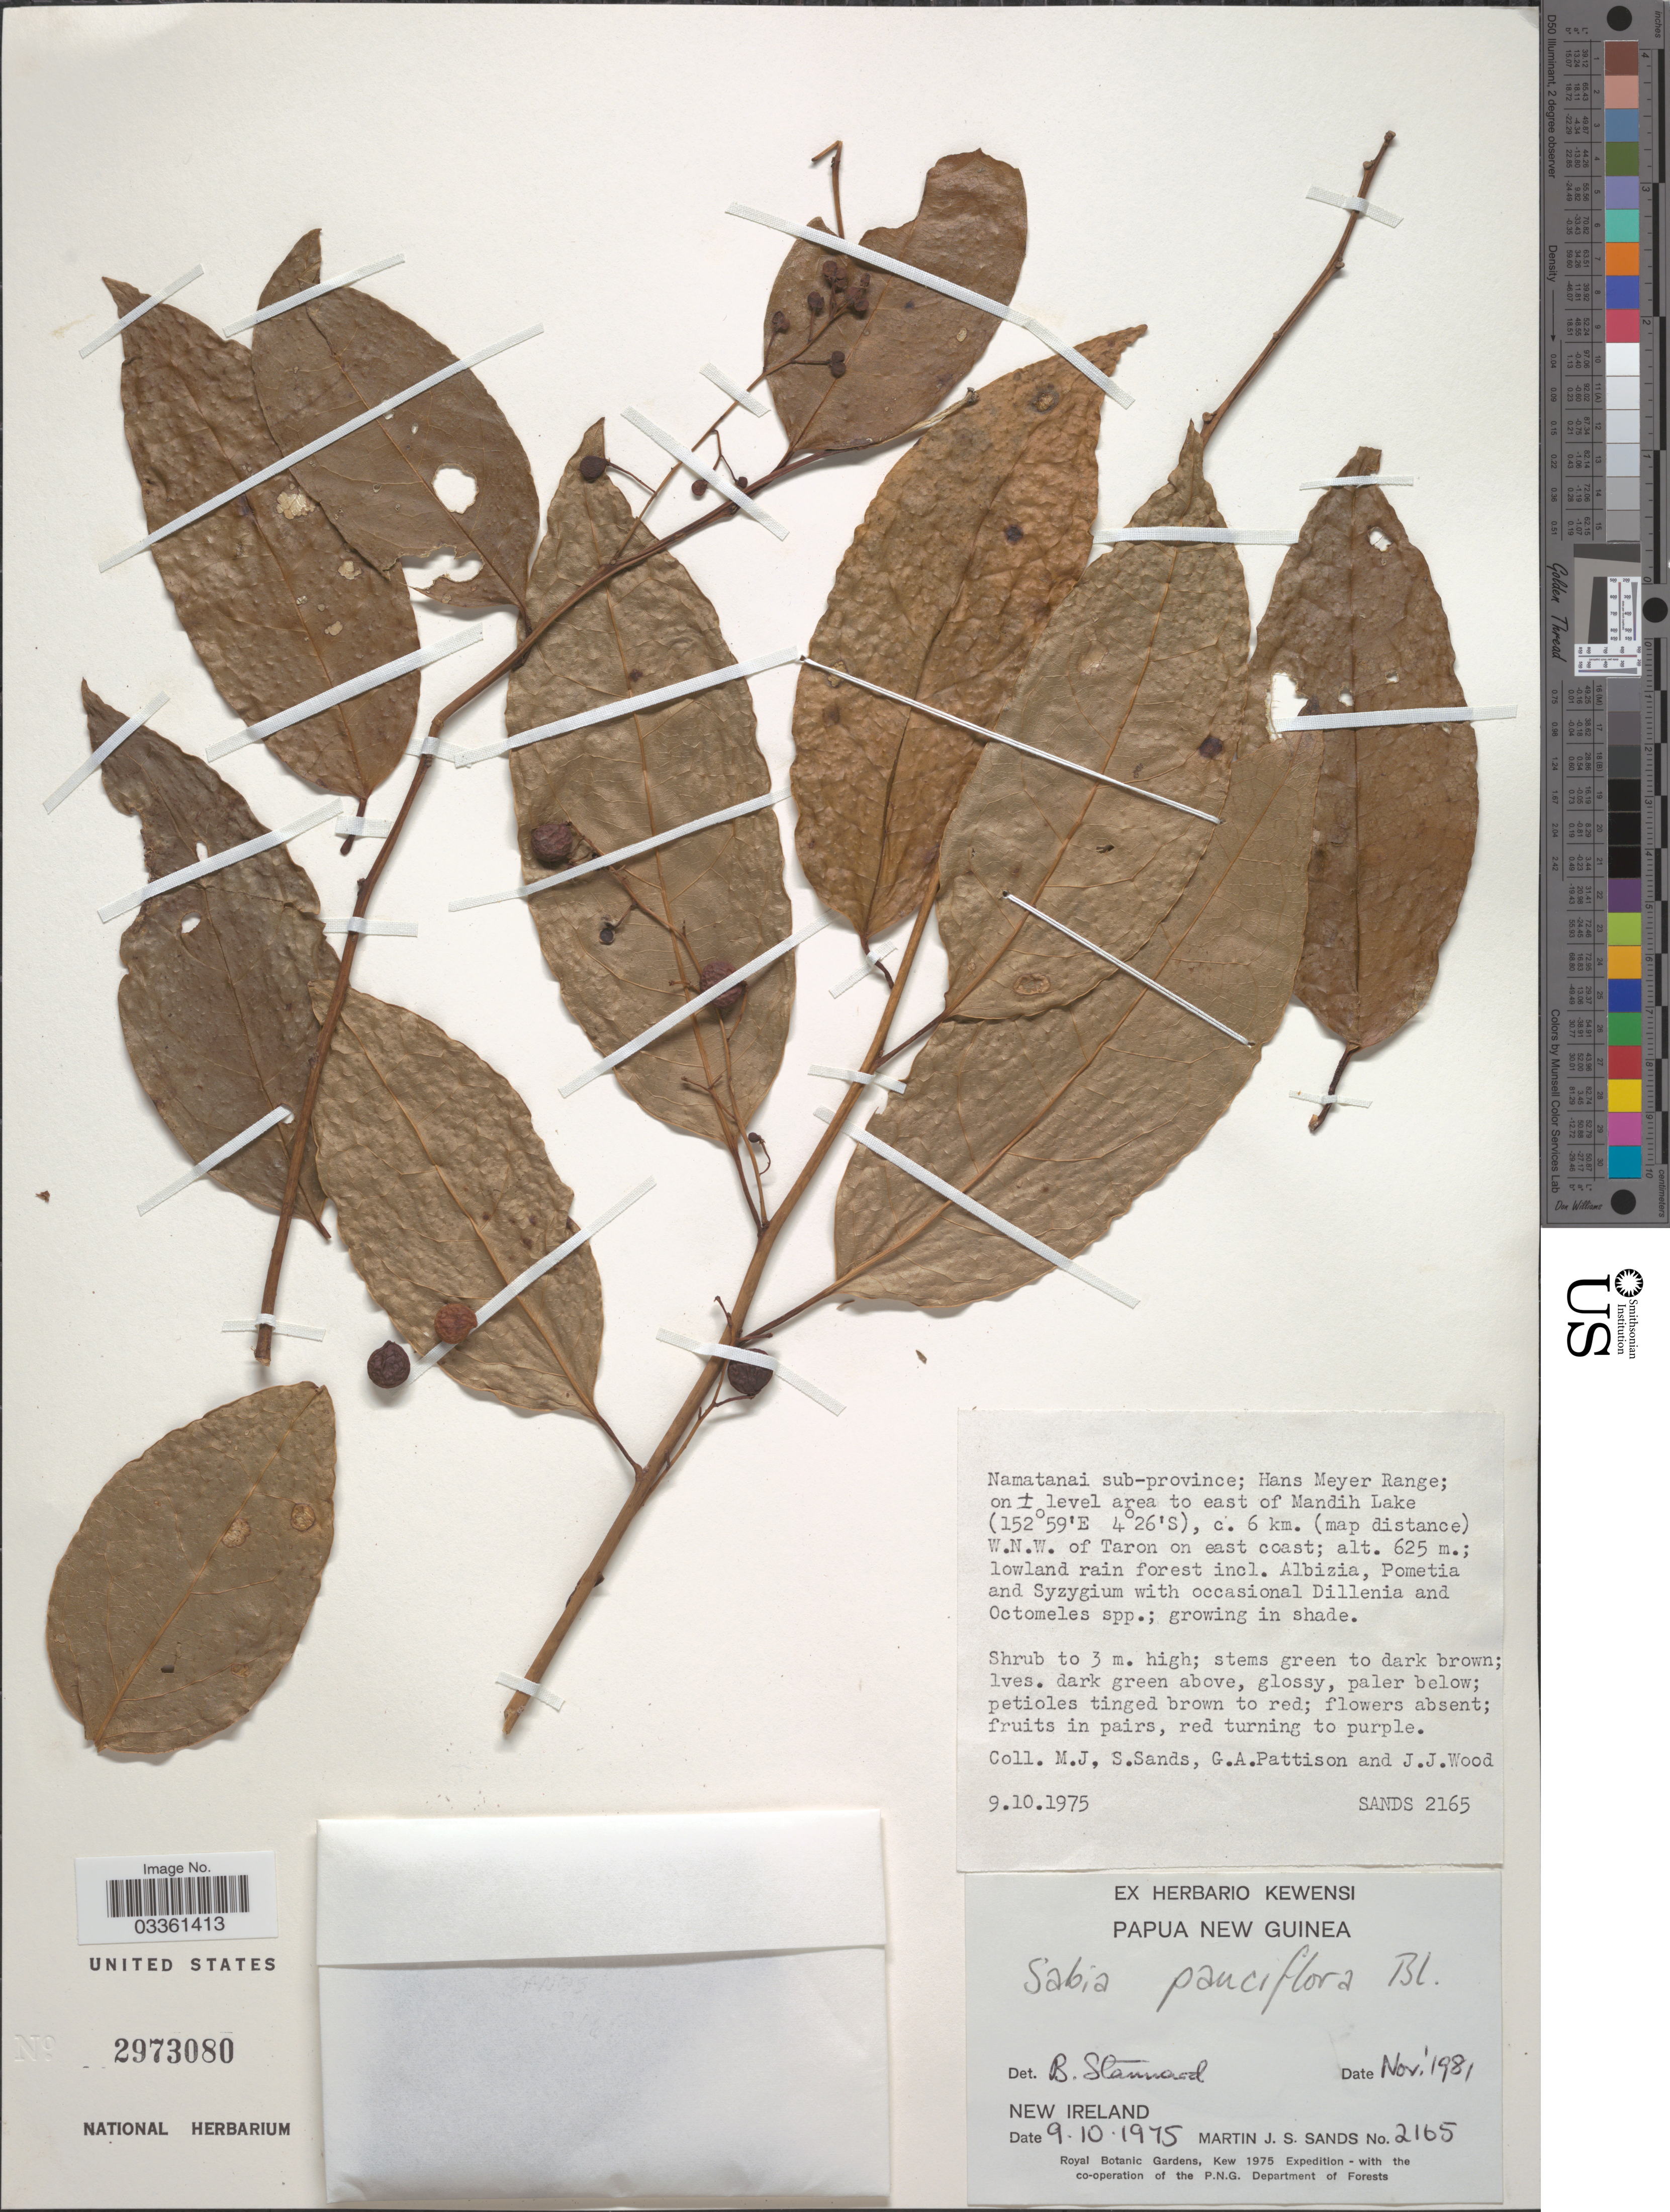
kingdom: Plantae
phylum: Tracheophyta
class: Magnoliopsida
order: Proteales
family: Sabiaceae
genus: Sabia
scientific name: Sabia pauciflora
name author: Blume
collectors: M. Sands, G. Pattison & J. Wood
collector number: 2165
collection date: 1975-10-09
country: Papua New Guinea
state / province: New Ireland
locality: Namatanai sub-province; Hans Meyer Range; on ± level area to east of Mandih Lake, c. 6 km. (map distance) W.N.W. of Taron on east coast.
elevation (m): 625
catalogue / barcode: US 2973080